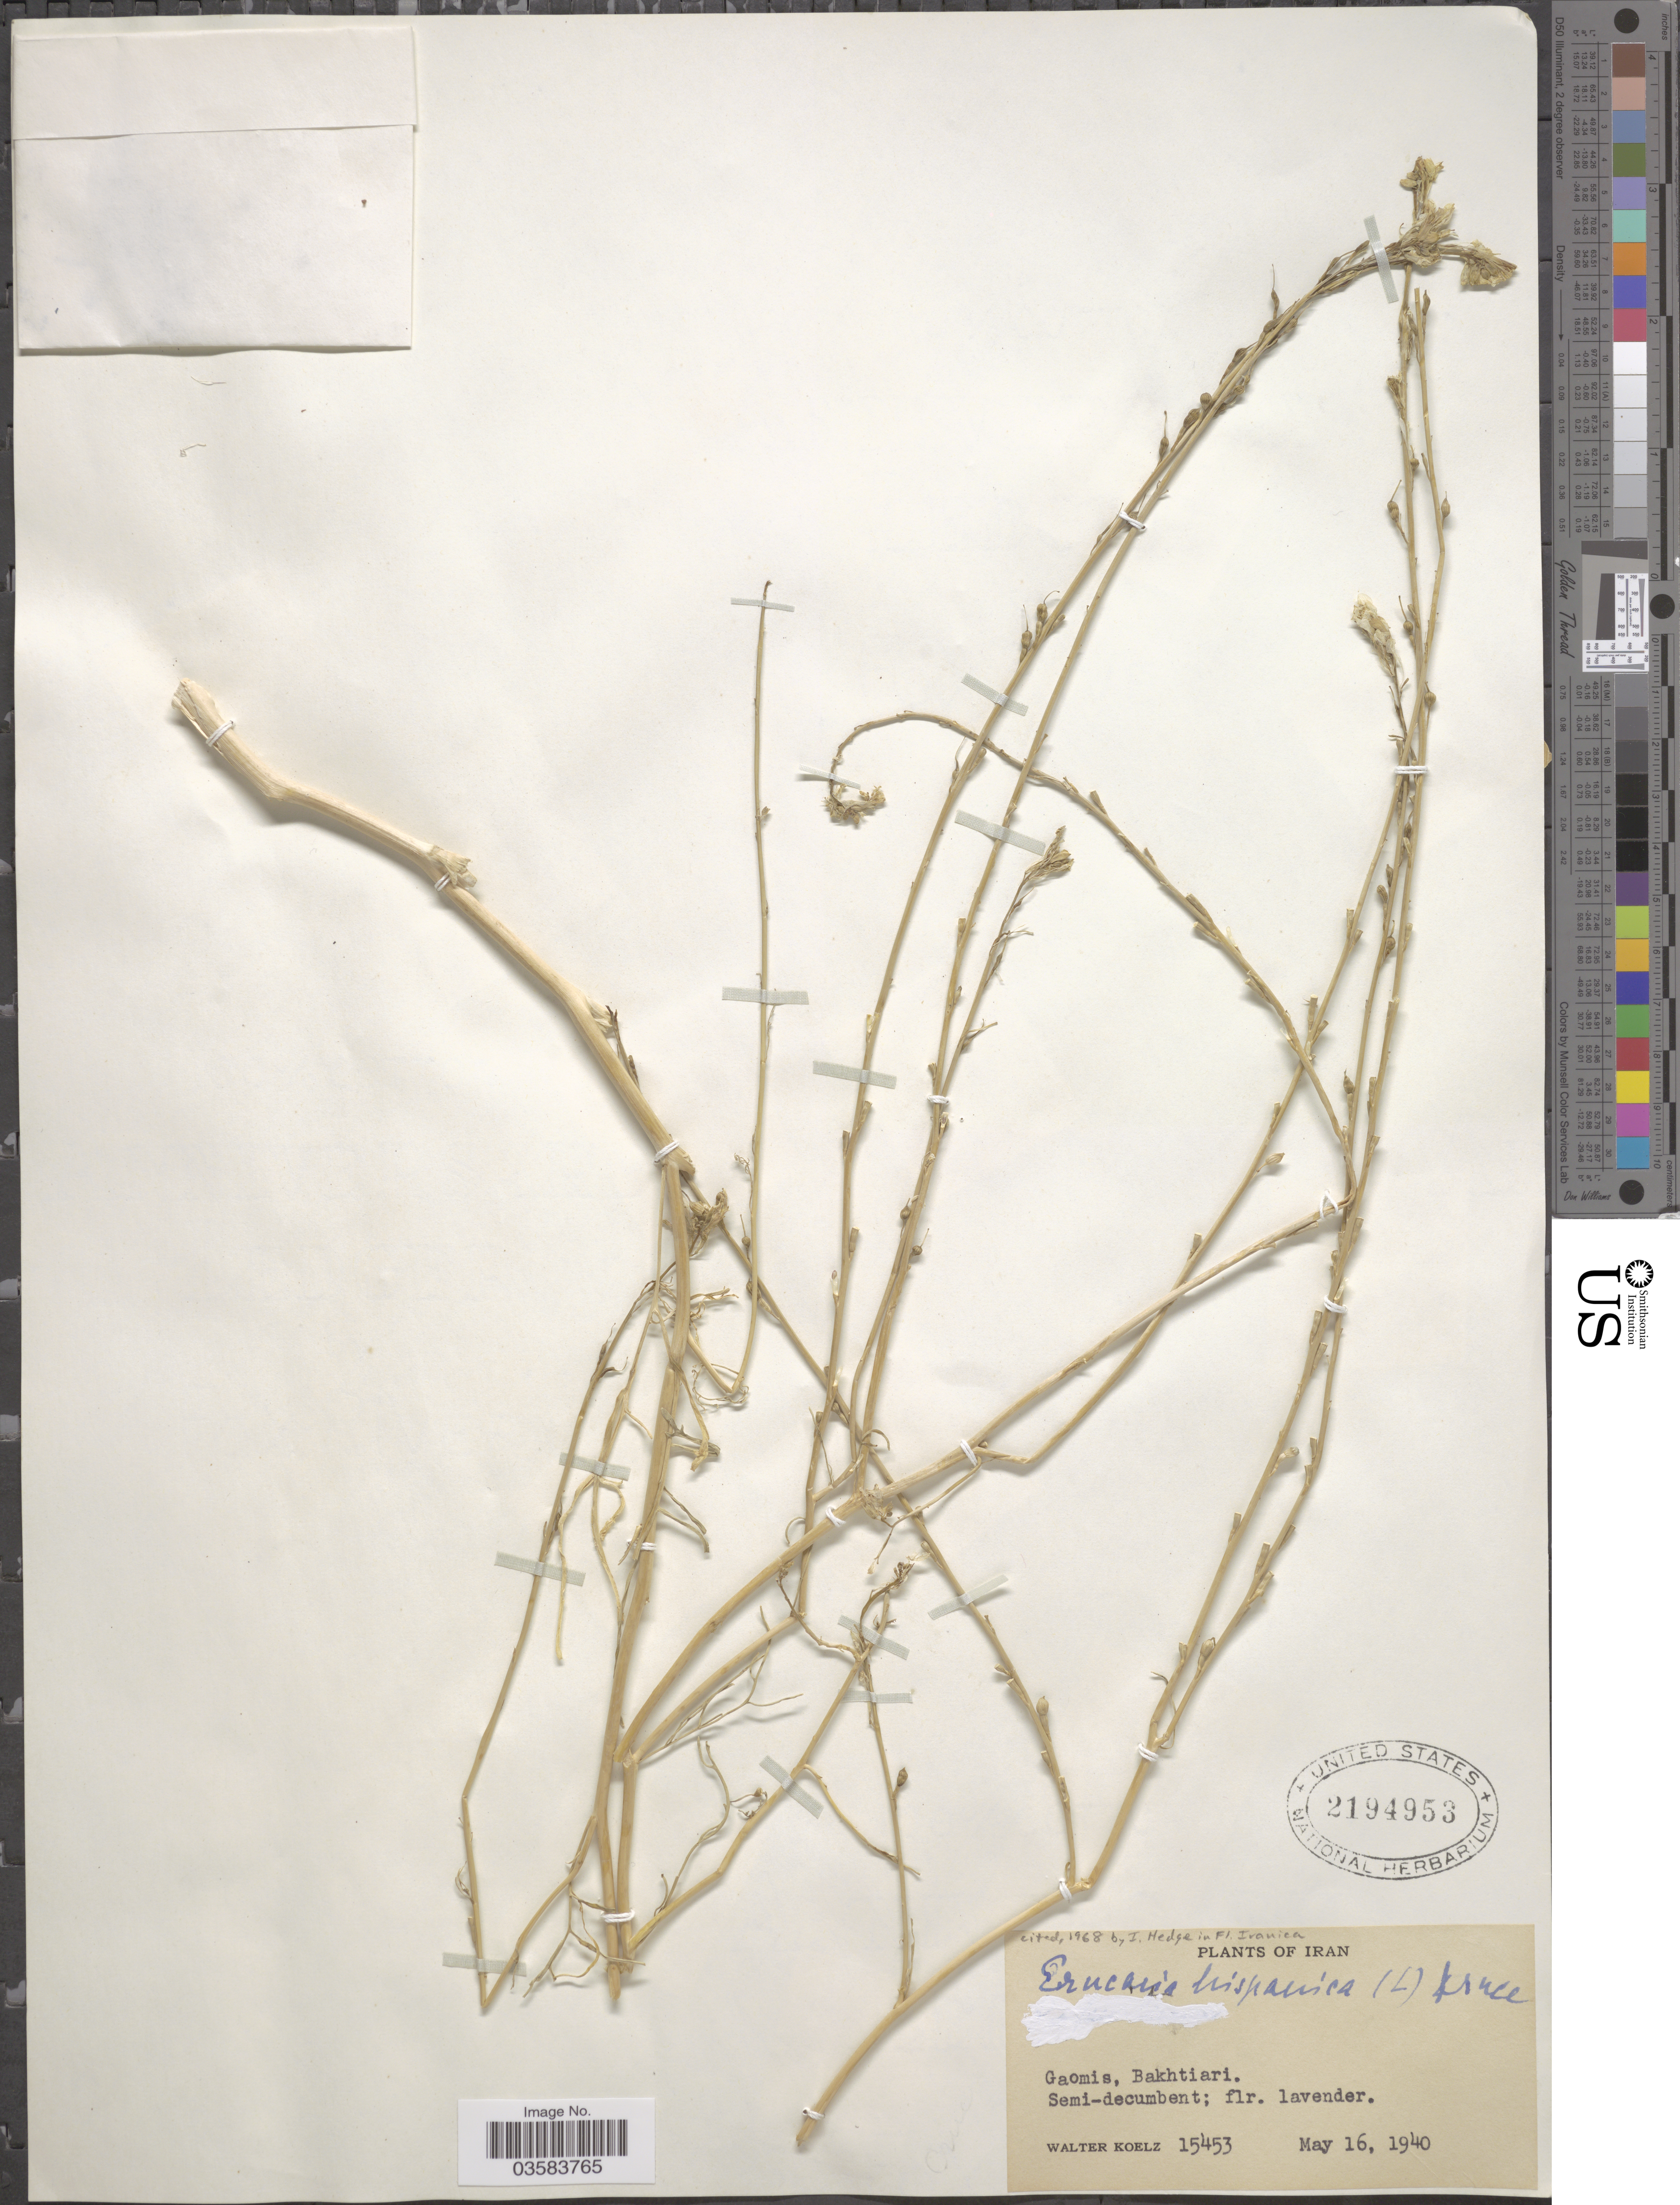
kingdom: Plantae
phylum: Tracheophyta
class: Magnoliopsida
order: Brassicales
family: Brassicaceae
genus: Erucaria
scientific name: Erucaria hispanica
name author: Druce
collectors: W. N. Koelz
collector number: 15453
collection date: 1940-05-16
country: Iran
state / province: Chahar Mahaal and Bakhtiari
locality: Gaomis, Bakhtiari.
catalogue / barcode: US 2194953